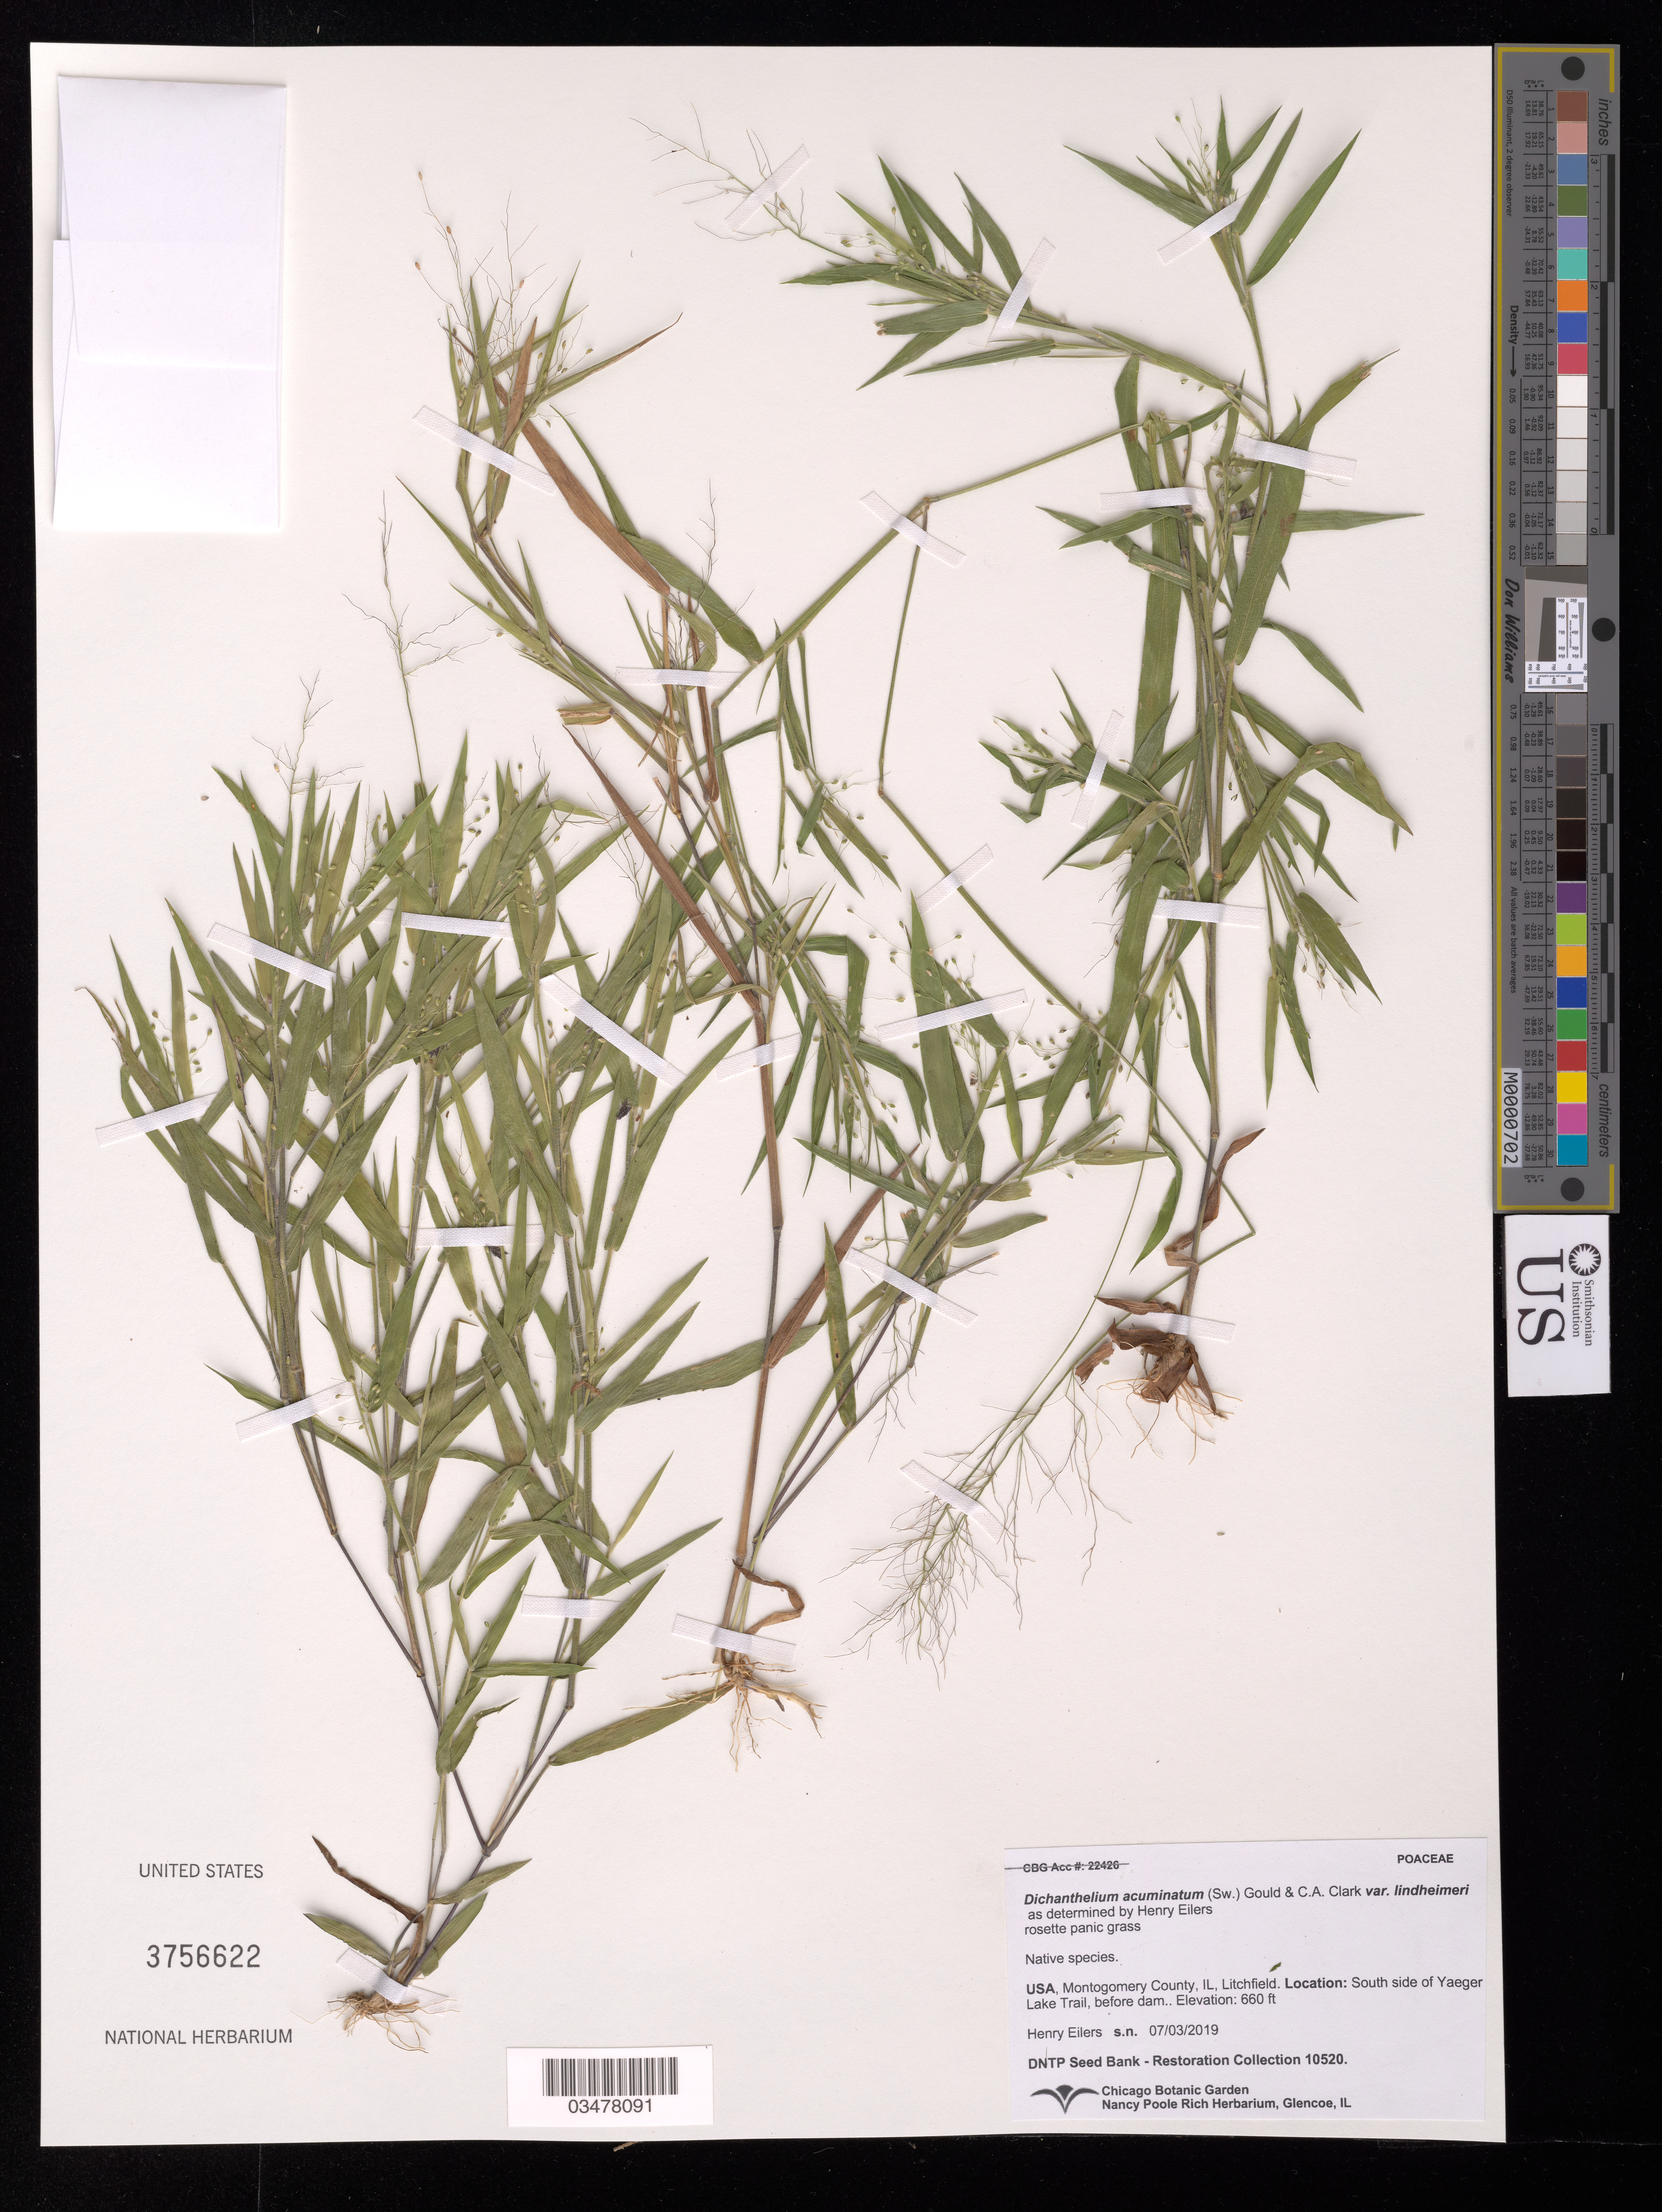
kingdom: Plantae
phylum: Tracheophyta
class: Liliopsida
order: Poales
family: Poaceae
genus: Dichanthelium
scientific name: Dichanthelium acuminatum var. lindheimeri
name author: (Nash) Gould & C.A. Clark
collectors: H. Eilers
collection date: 2019-07-03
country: United States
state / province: Illinois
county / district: Montgomery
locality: Litchfield. South side of Yaeger Lake Trail, before dam.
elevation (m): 201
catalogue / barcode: US 3756622